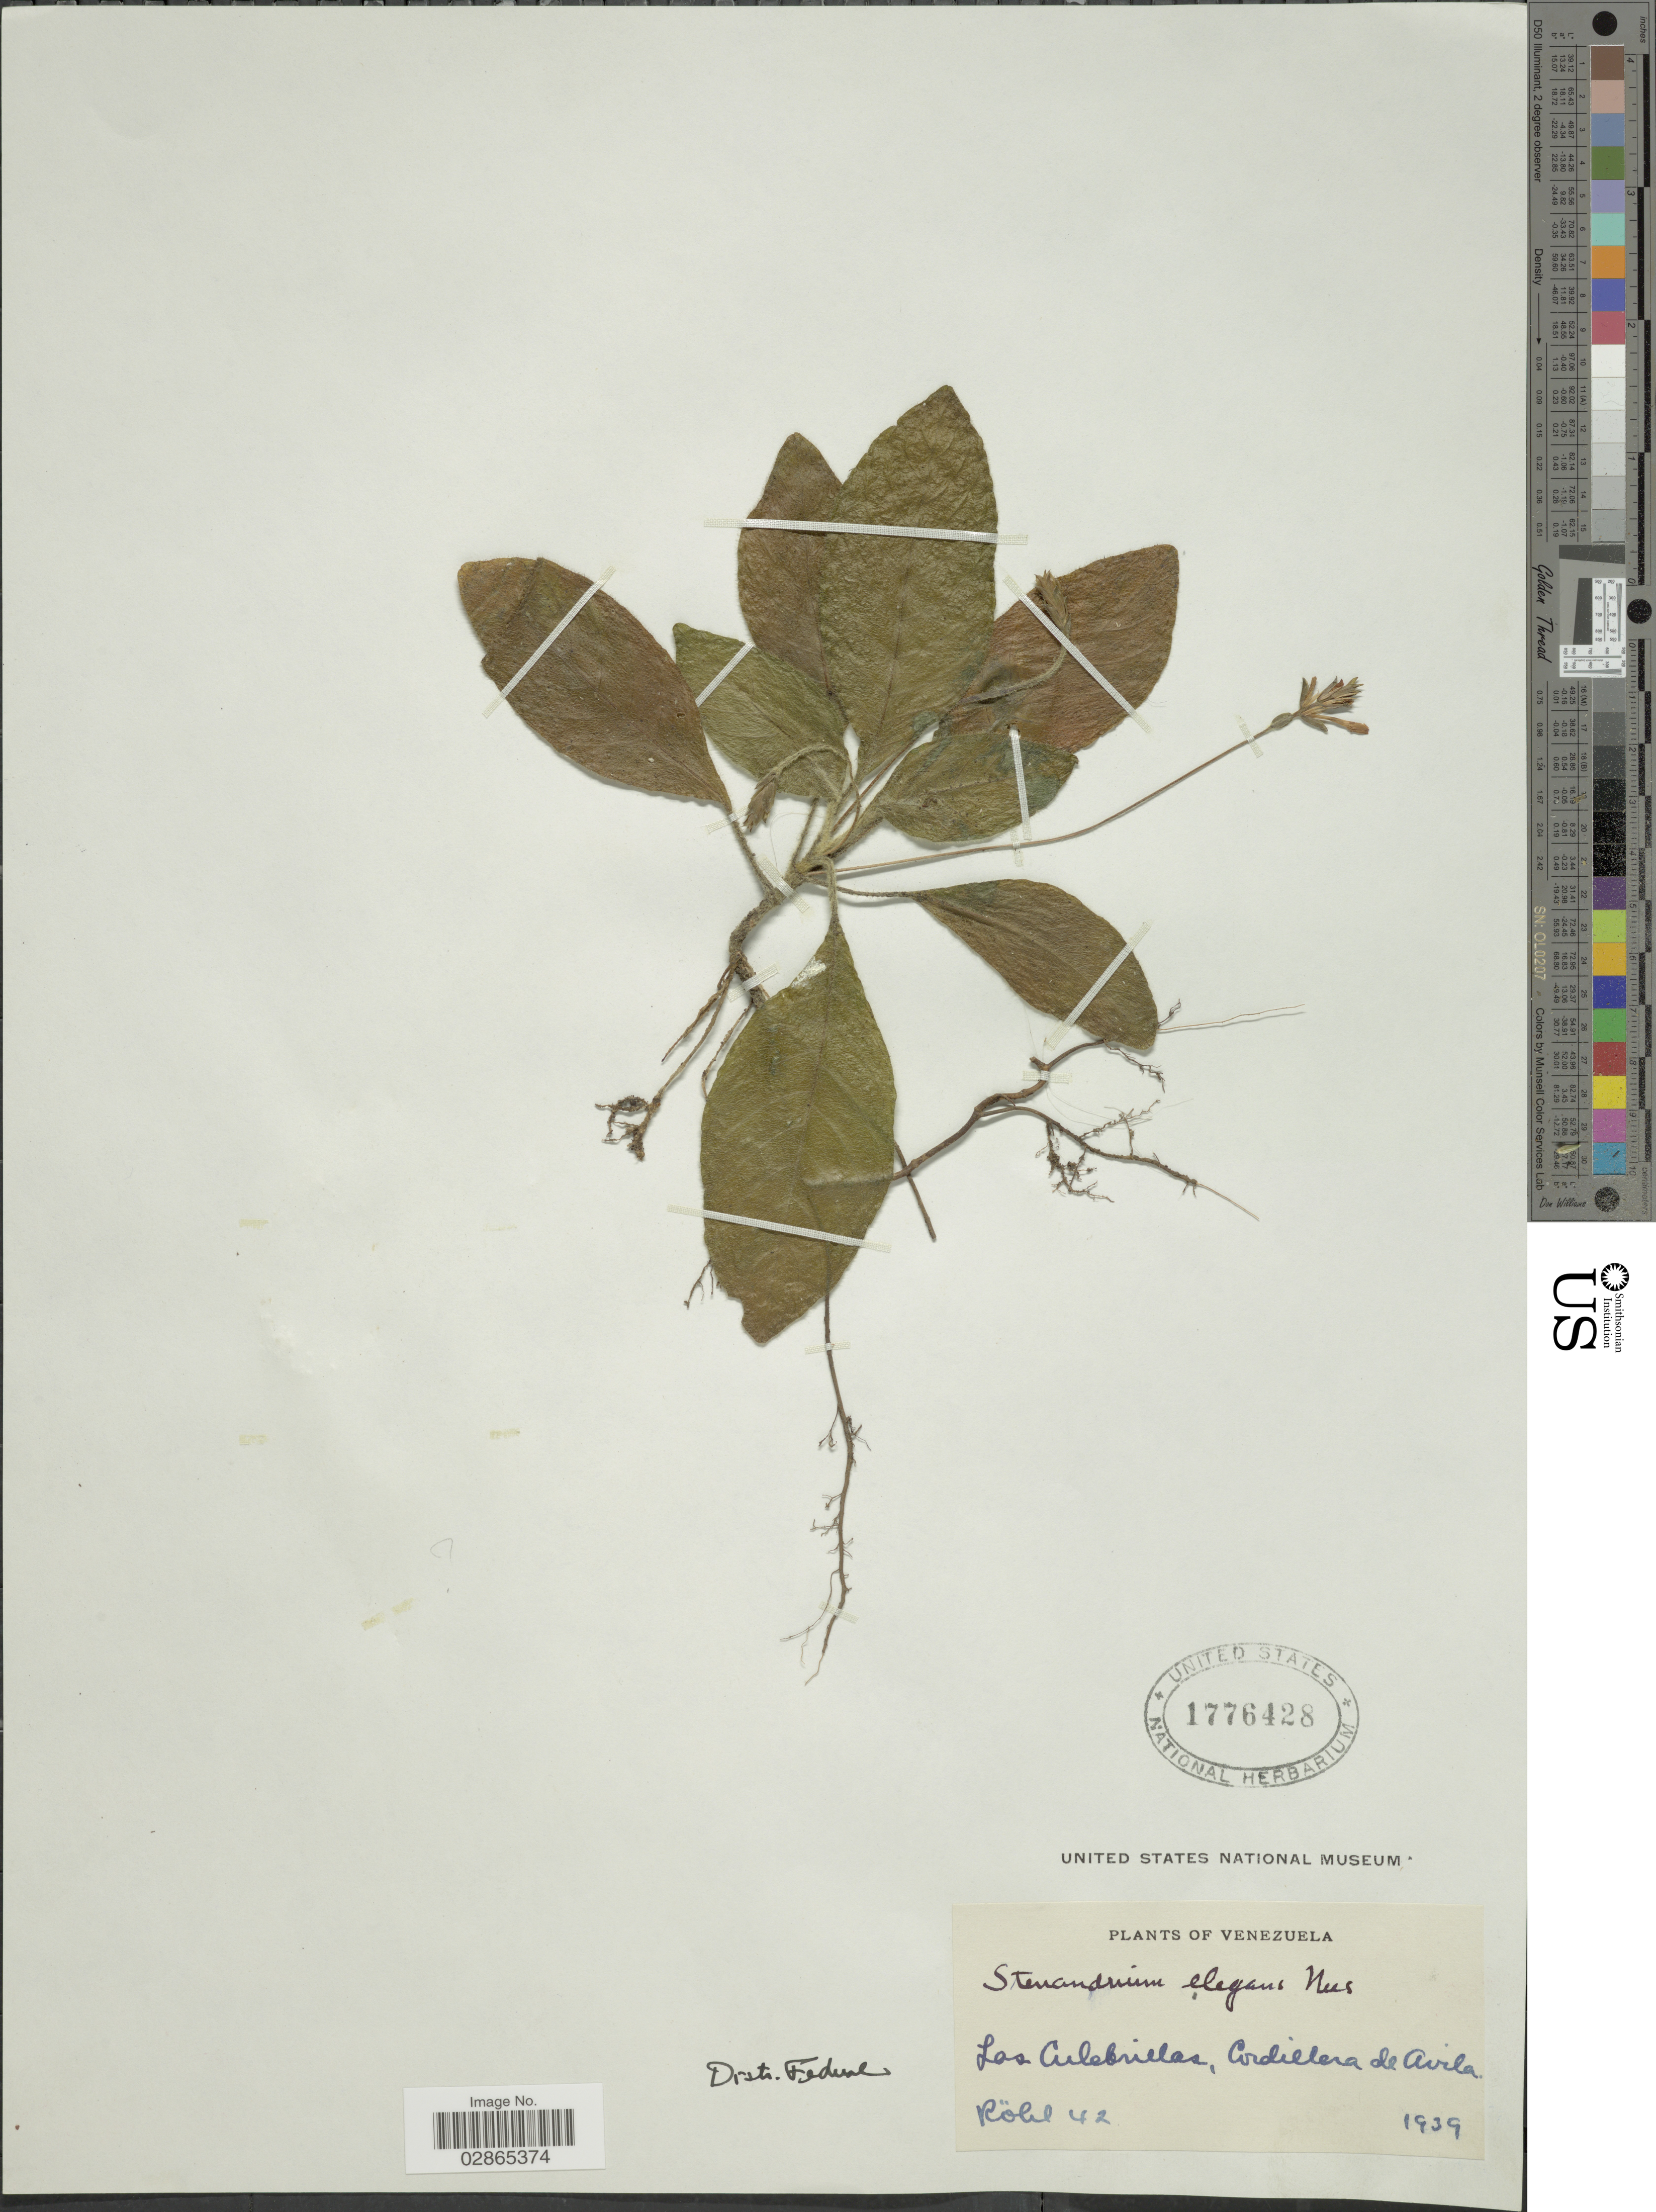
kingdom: Plantae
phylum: Tracheophyta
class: Magnoliopsida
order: Lamiales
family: Acanthaceae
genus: Stenandrium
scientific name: Stenandrium elegans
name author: Nees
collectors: Röhl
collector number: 42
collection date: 1939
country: Venezuela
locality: Distr. Federal. Las Culebrillas, Cordillera de Avila.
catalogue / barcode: US 1776428